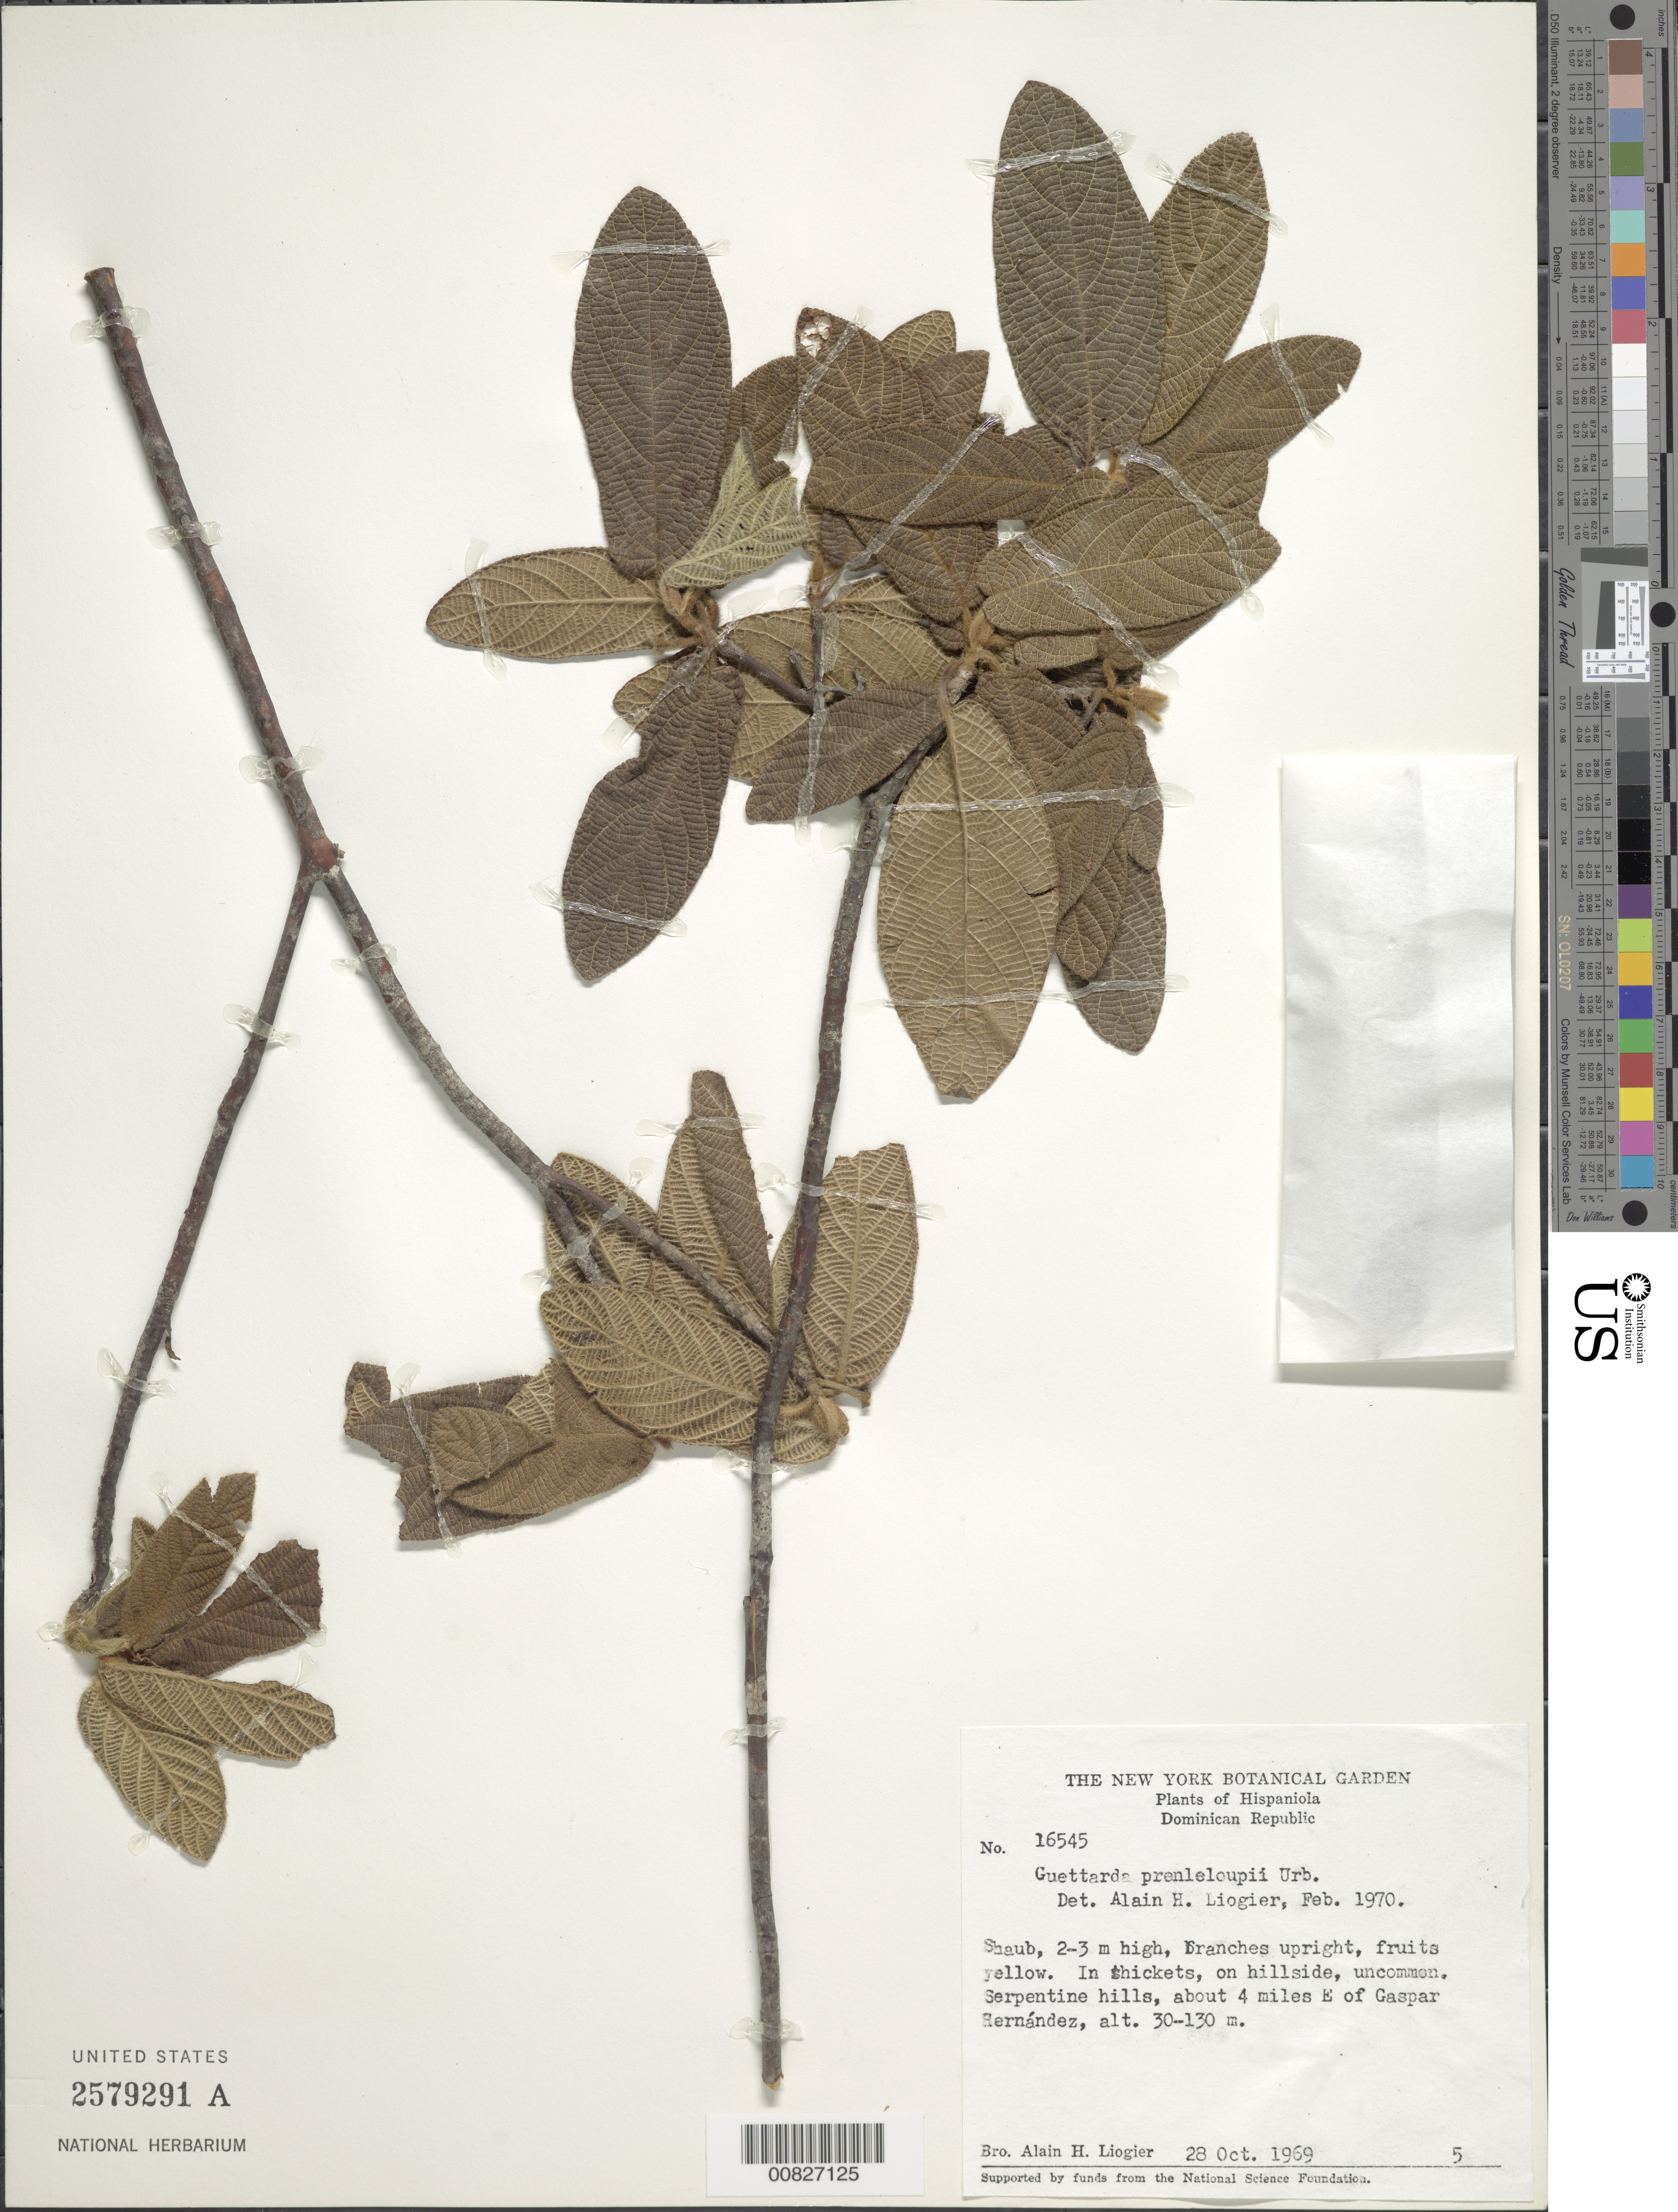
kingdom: Plantae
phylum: Tracheophyta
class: Magnoliopsida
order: Gentianales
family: Rubiaceae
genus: Guettarda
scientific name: Guettarda prenleloupii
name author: Urb.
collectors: A. H. Liogier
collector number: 16545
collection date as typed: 28 Oct 1969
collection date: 1969-10-28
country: Dominican Republic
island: Hispaniola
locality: About 4 miles E of Gaspar Hernández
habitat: In thickets on serpentine hillside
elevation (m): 30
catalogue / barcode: US 2579291